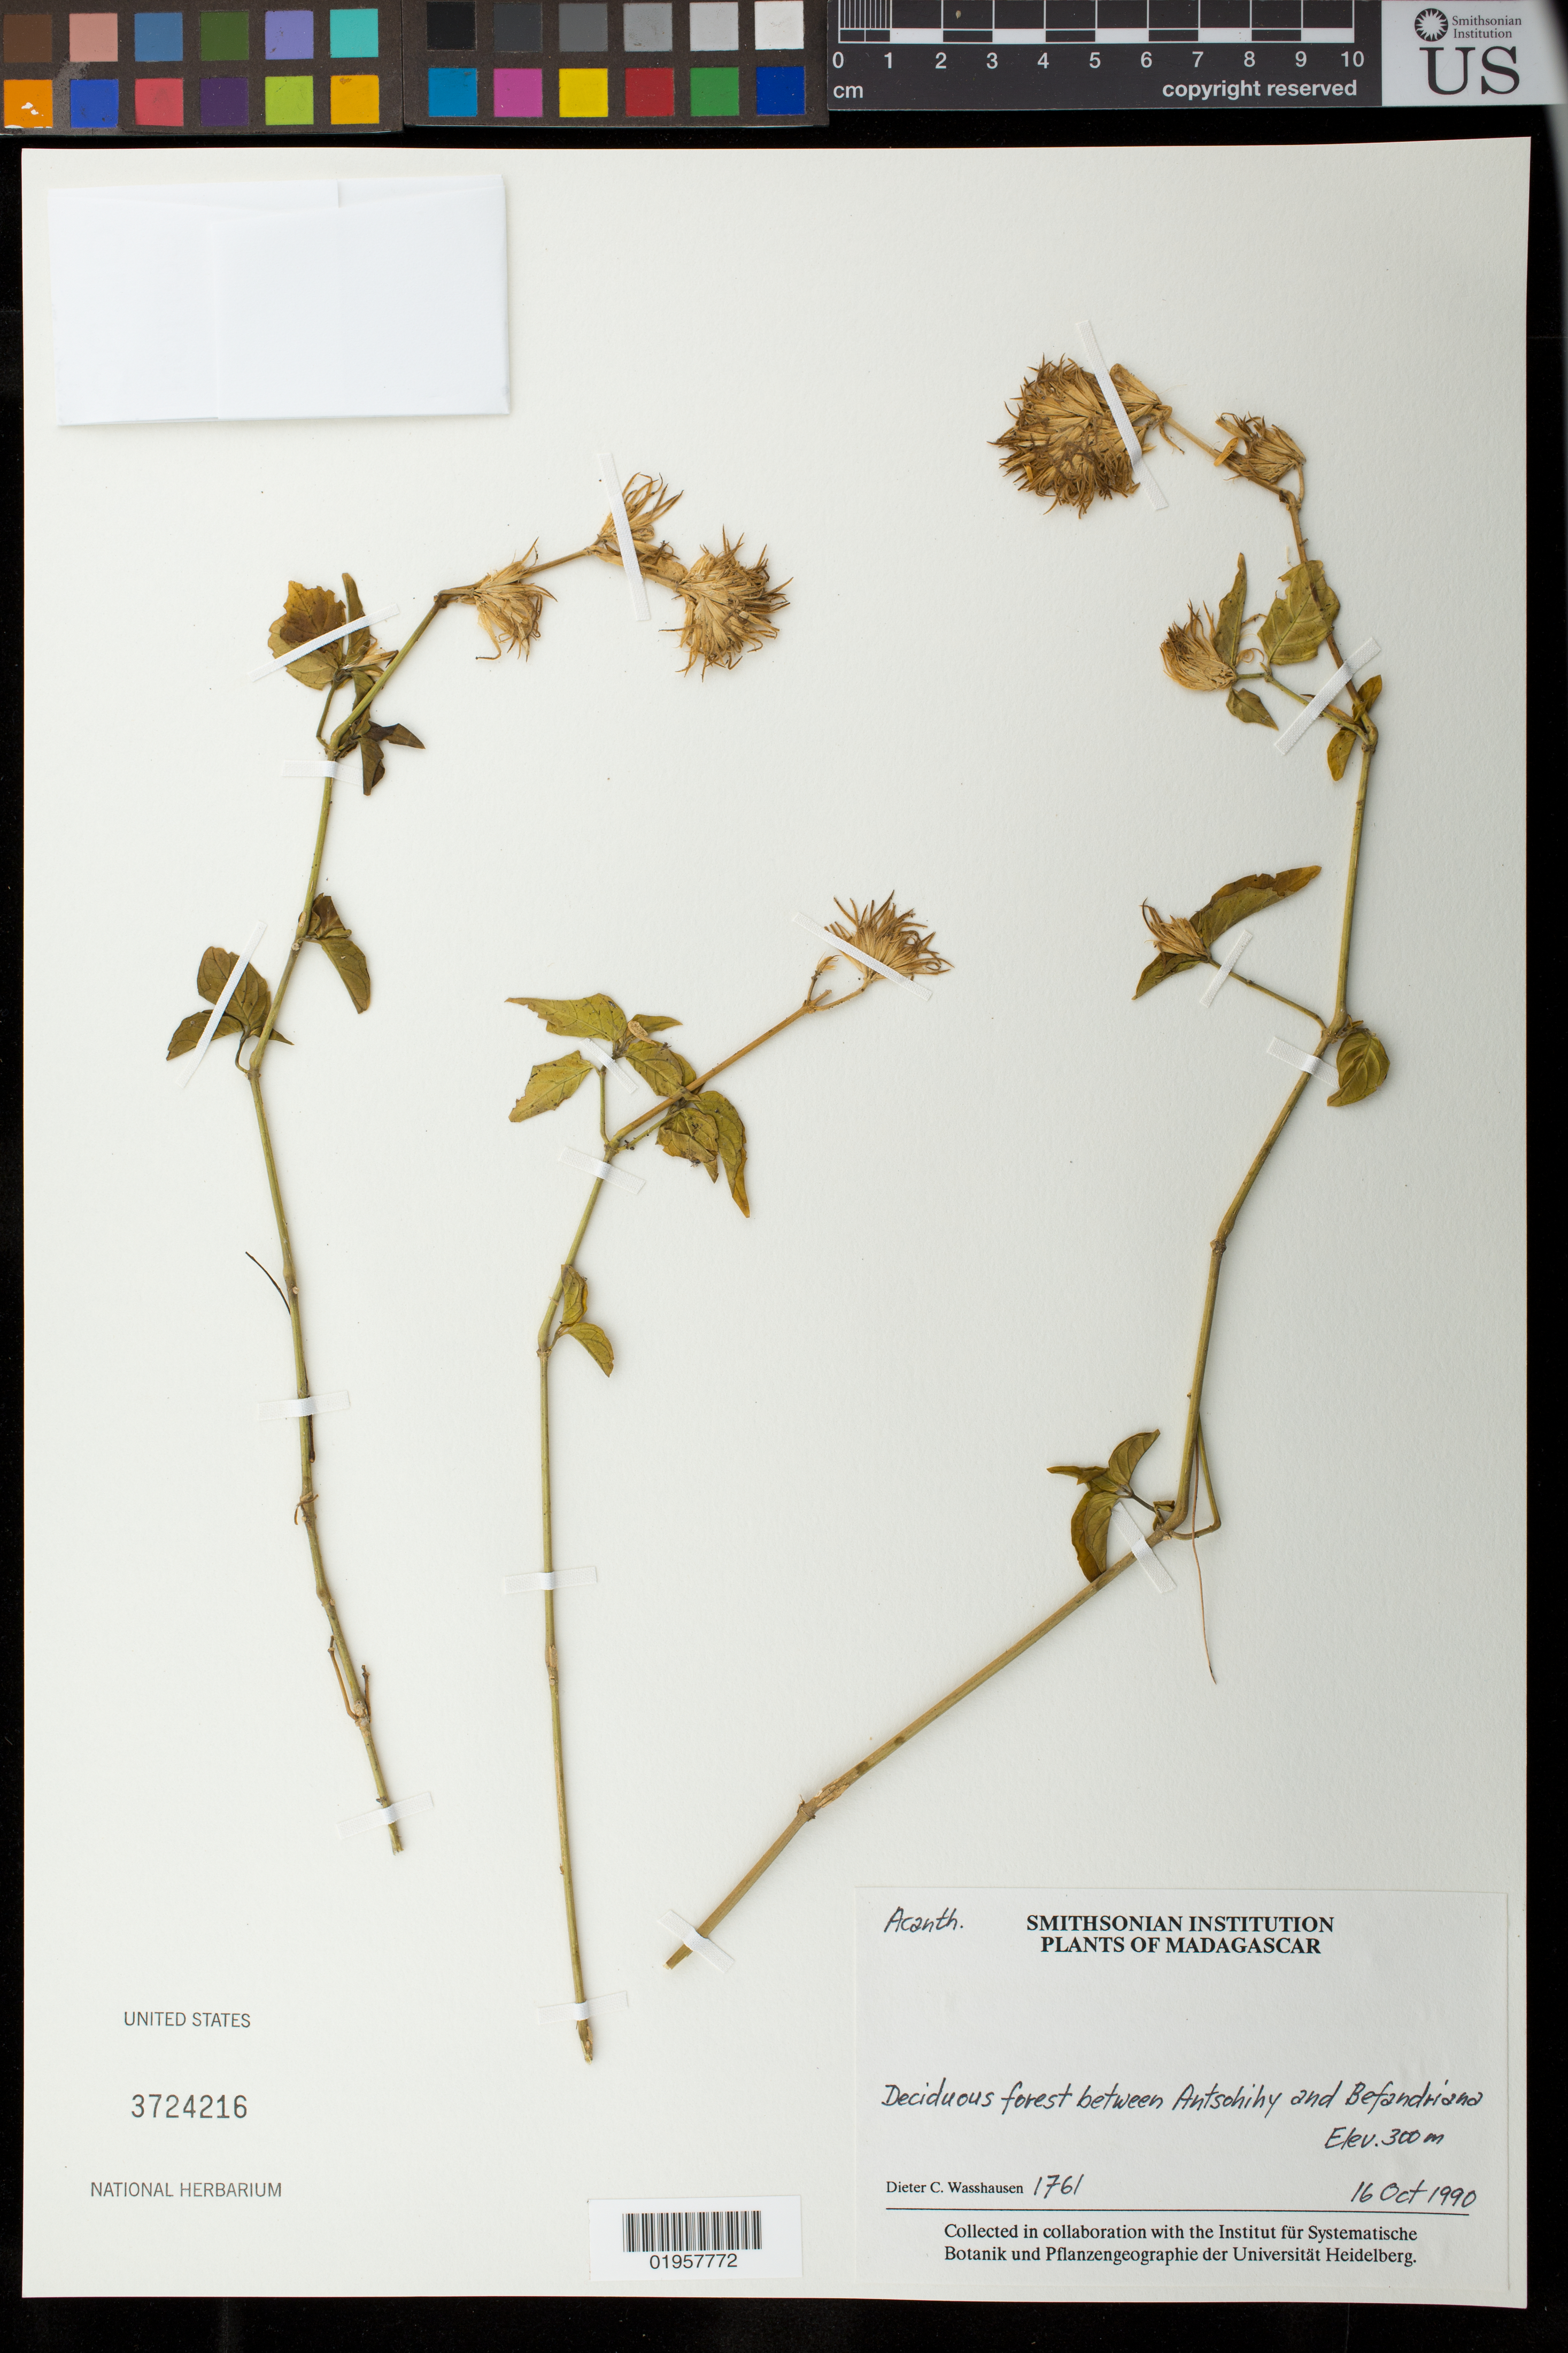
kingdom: Plantae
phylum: Tracheophyta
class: Magnoliopsida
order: Lamiales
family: Acanthaceae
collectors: D. C. Wasshausen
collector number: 1761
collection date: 1990-10-16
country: Madagascar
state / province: Sofia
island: Madagascar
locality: Between Antsohihy and Befandriana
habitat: Deciduous forest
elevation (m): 300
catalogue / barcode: US 3724216